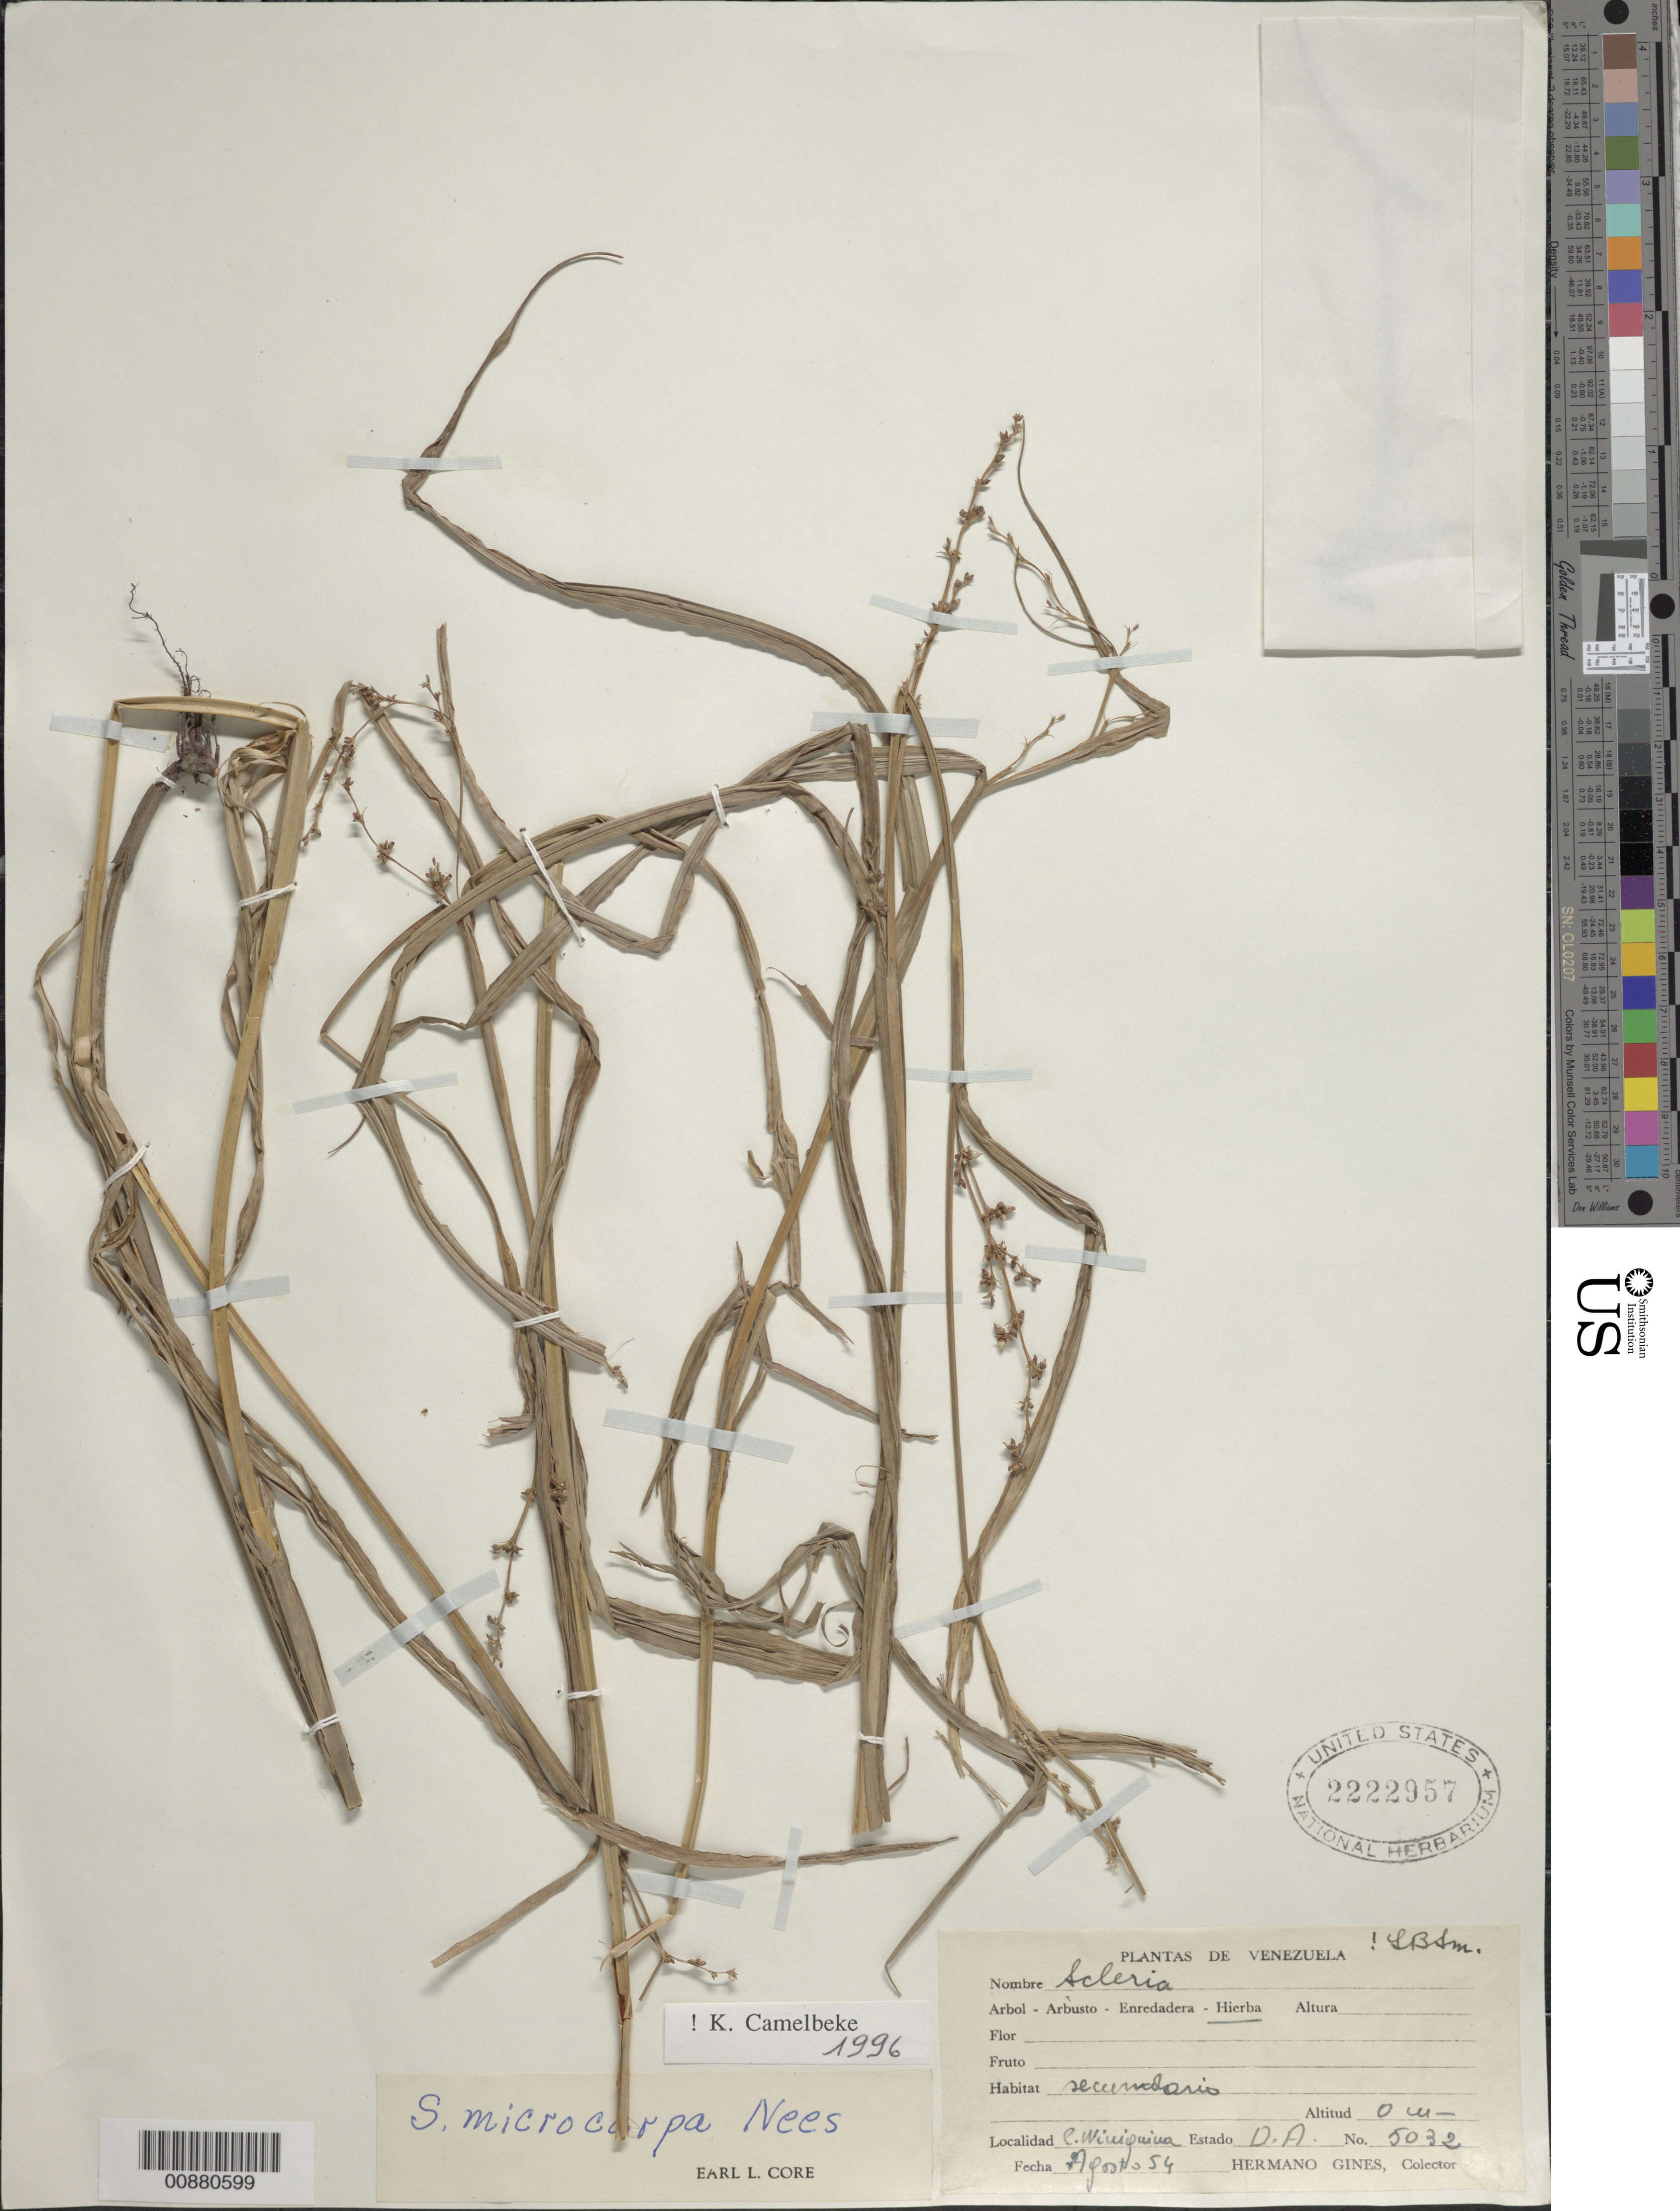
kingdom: Plantae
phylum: Tracheophyta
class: Liliopsida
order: Poales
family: Cyperaceae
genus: Scleria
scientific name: Scleria microcarpa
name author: Nees ex Kunth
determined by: Camelbeke, K.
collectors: H. Gines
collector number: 5032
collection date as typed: Aug-54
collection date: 1954-08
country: Venezuela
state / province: Delta Amacuro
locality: C. Wiuiquina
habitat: Secondario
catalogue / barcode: US 2222957